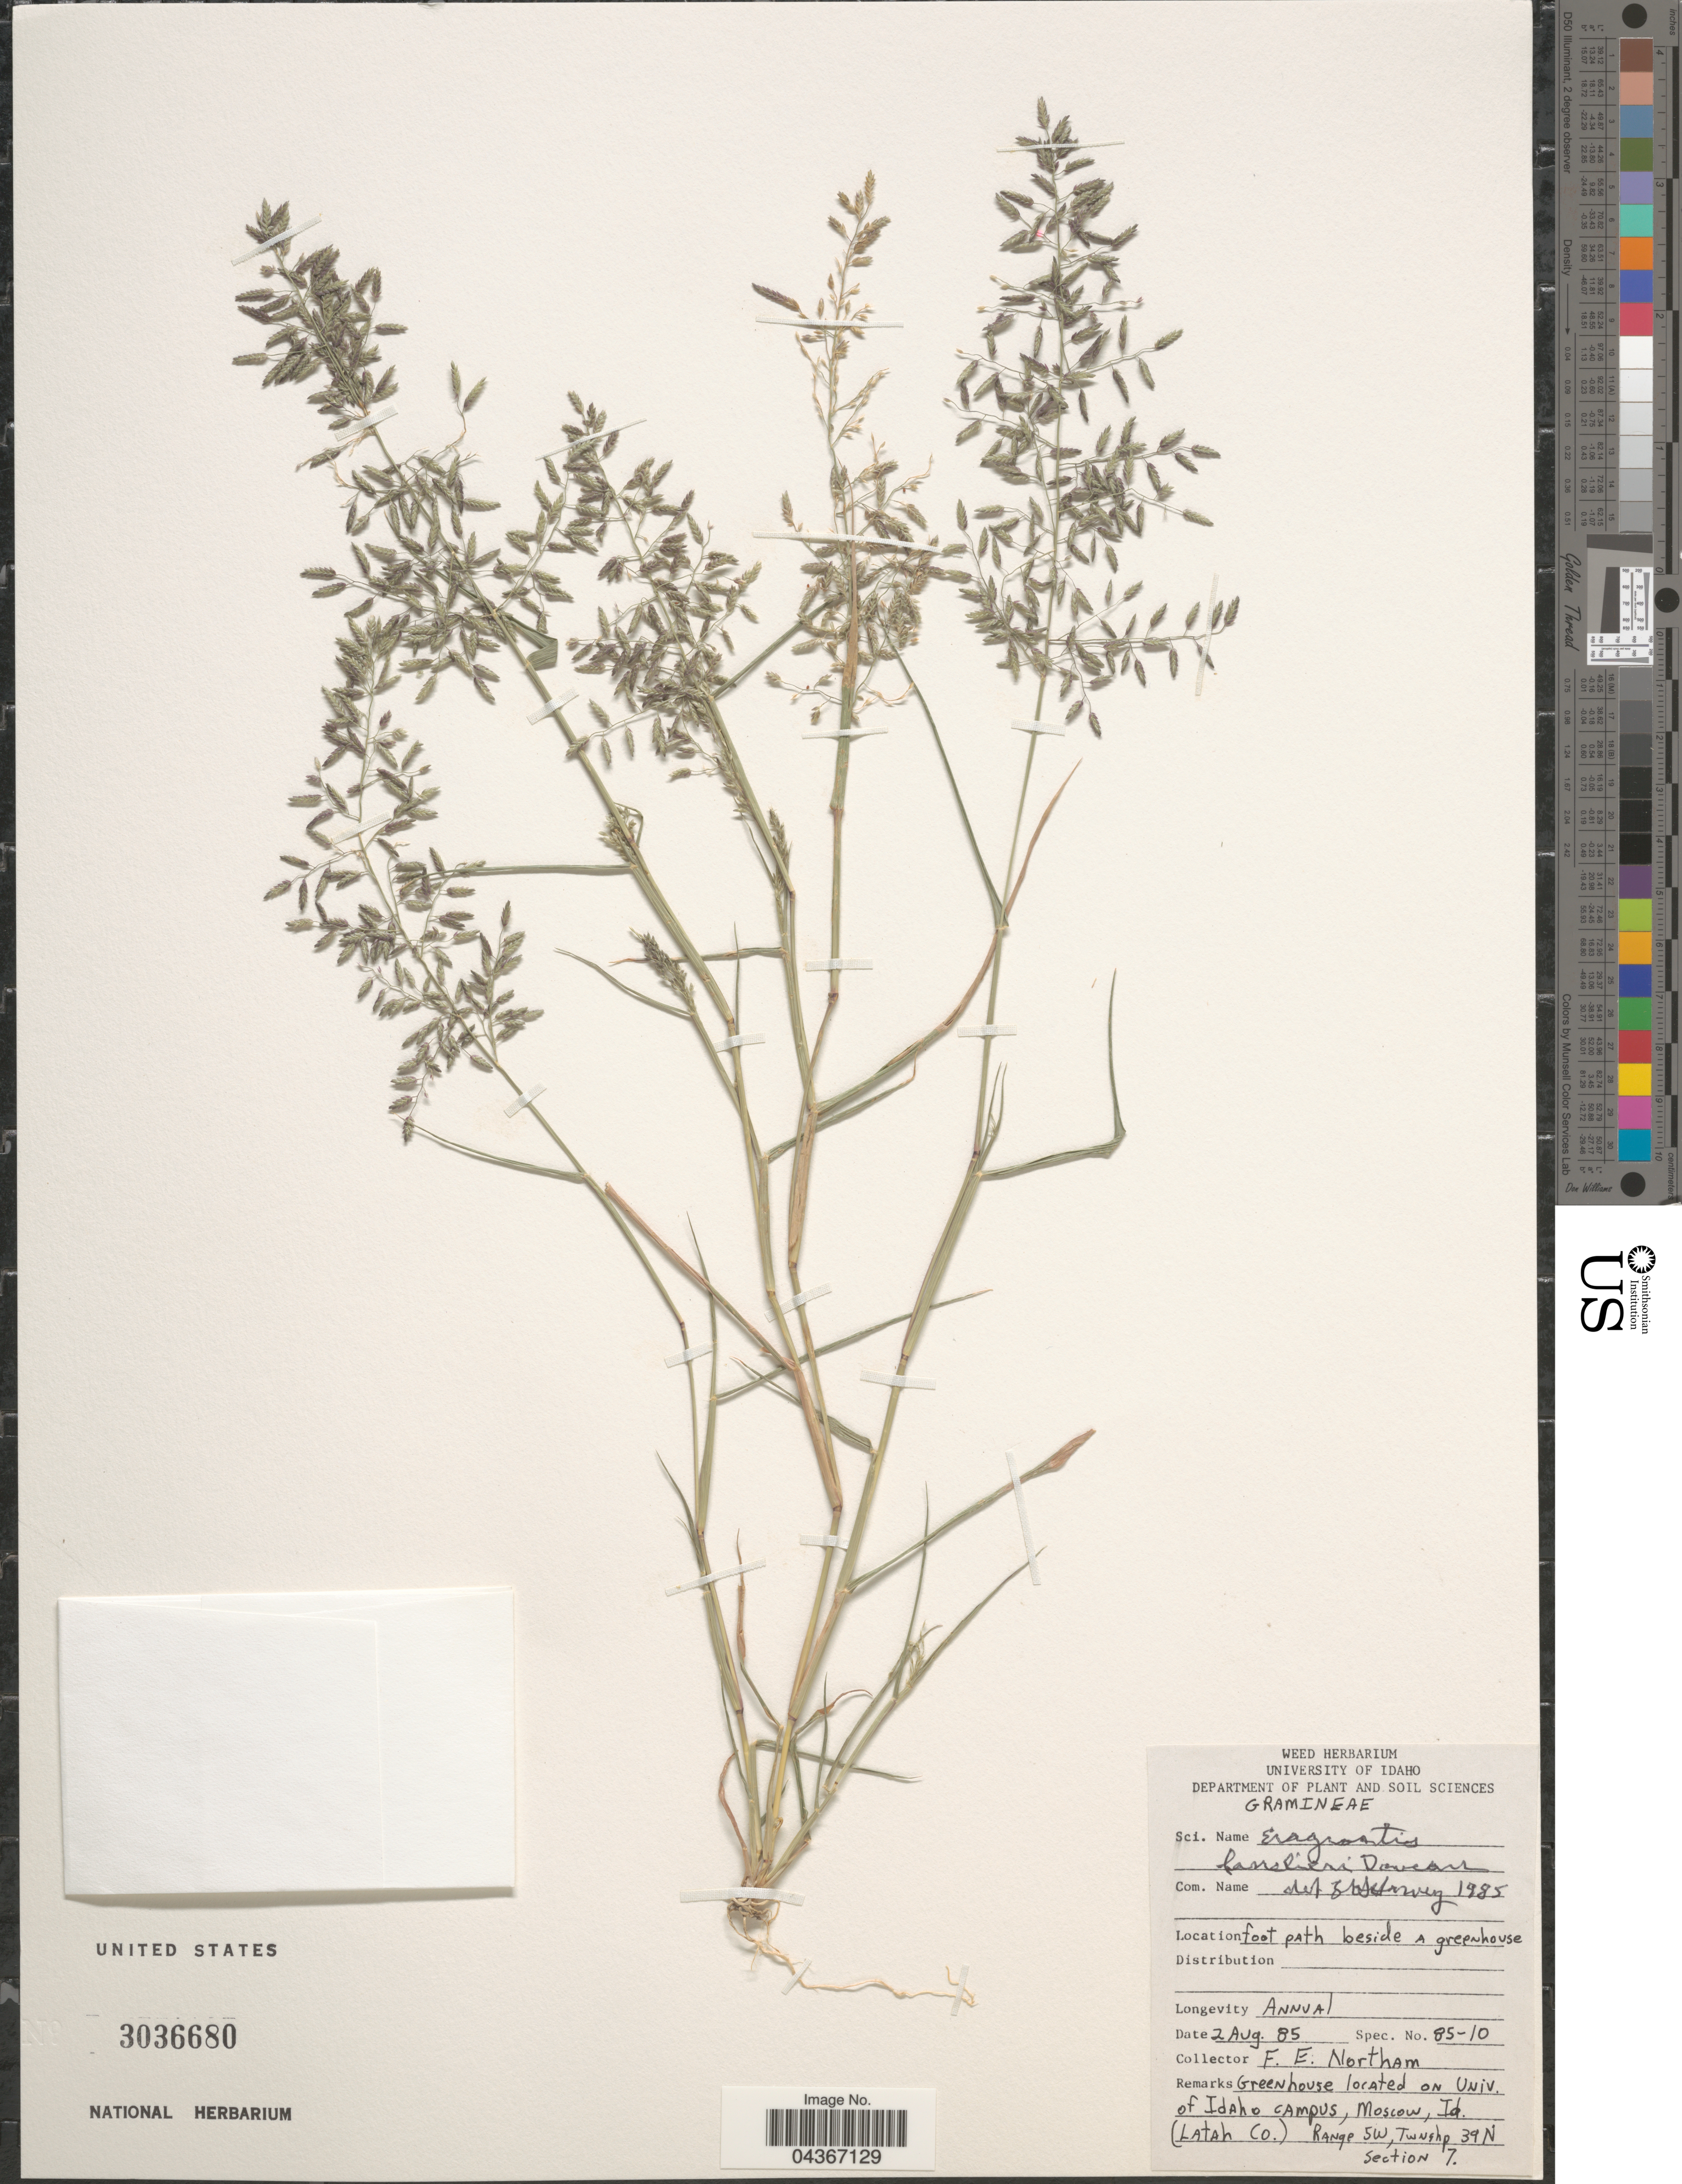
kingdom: Plantae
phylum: Tracheophyta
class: Liliopsida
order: Poales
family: Poaceae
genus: Eragrostis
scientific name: Eragrostis barrelieri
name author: Daveau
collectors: F. Northam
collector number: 85-10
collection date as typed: Transcribed d/m/y: 2/8/85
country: United States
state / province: Idaho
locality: Foot path beside of greenhouse. Greenhouse located on Univ. of Idaho campus, Moscow. (Latah Co.) Range SW, Twnshp 39 N Section 7.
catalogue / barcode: US 3036680